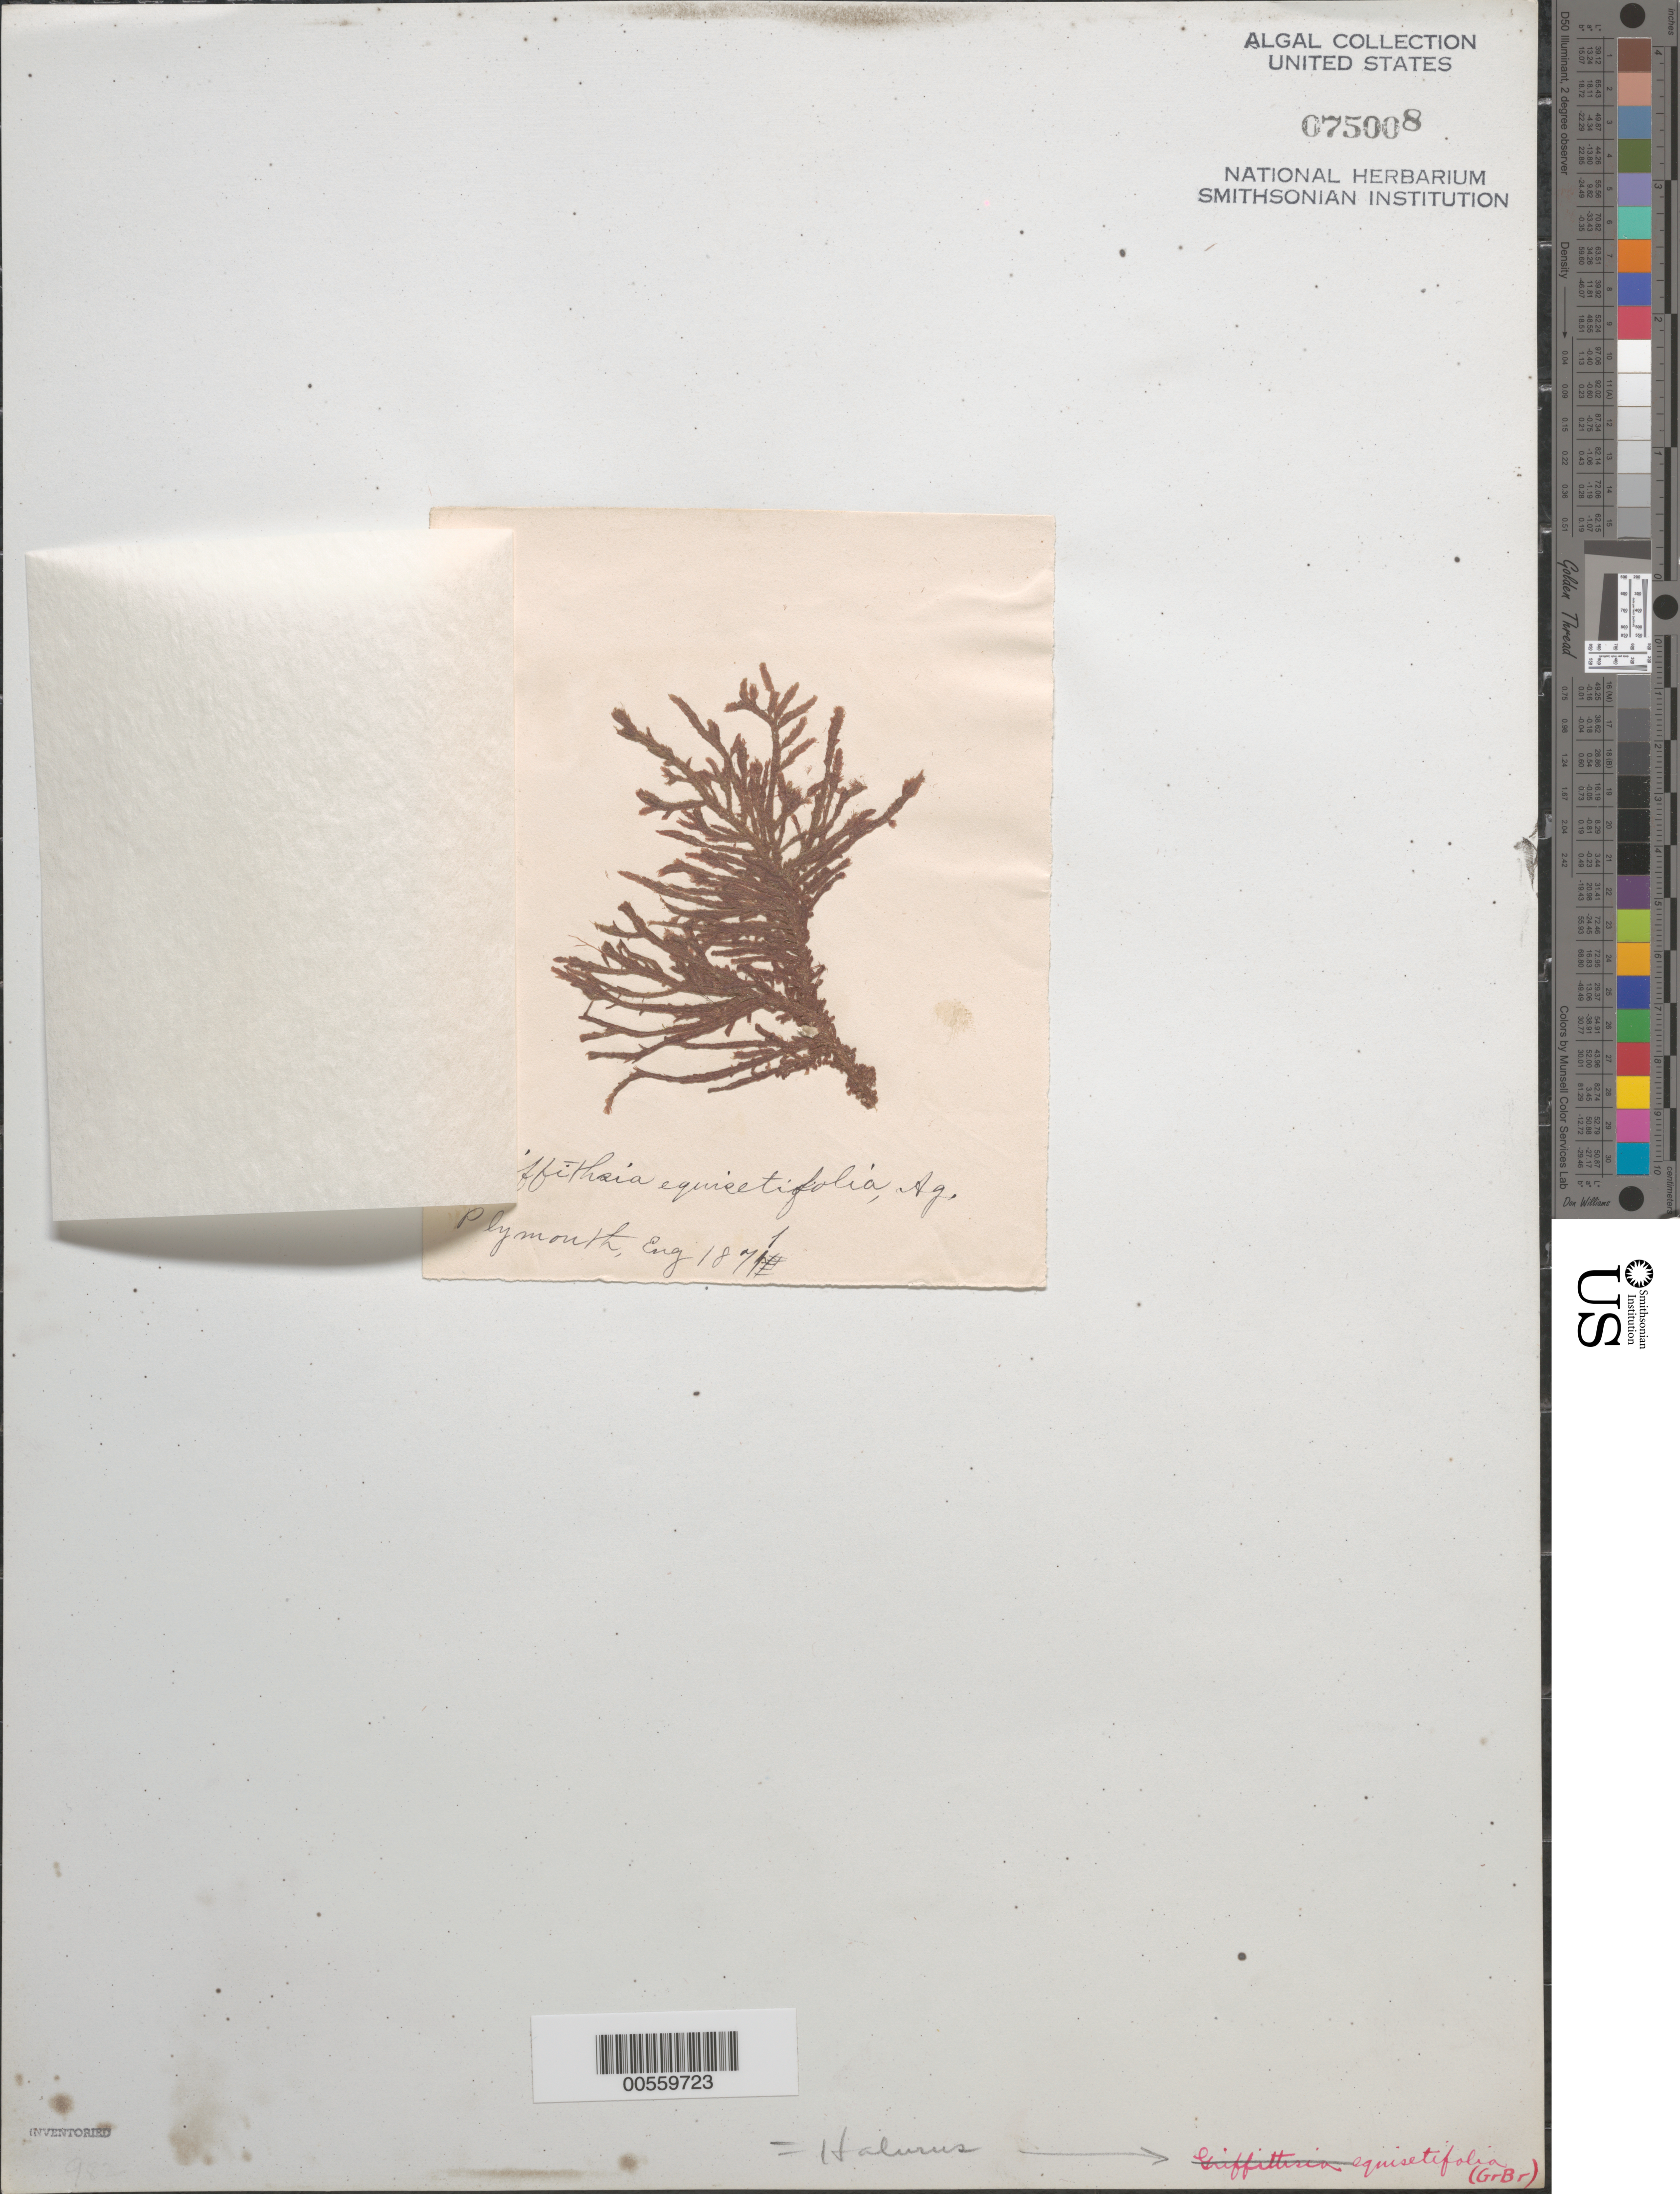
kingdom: Plantae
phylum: Rhodophyta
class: Florideophyceae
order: Ceramiales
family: Wrangeliaceae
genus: Halurus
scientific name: Halurus equisetifolius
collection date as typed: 1871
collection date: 1871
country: United Kingdom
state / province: England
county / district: Devon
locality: Plymouth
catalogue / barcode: US 75008